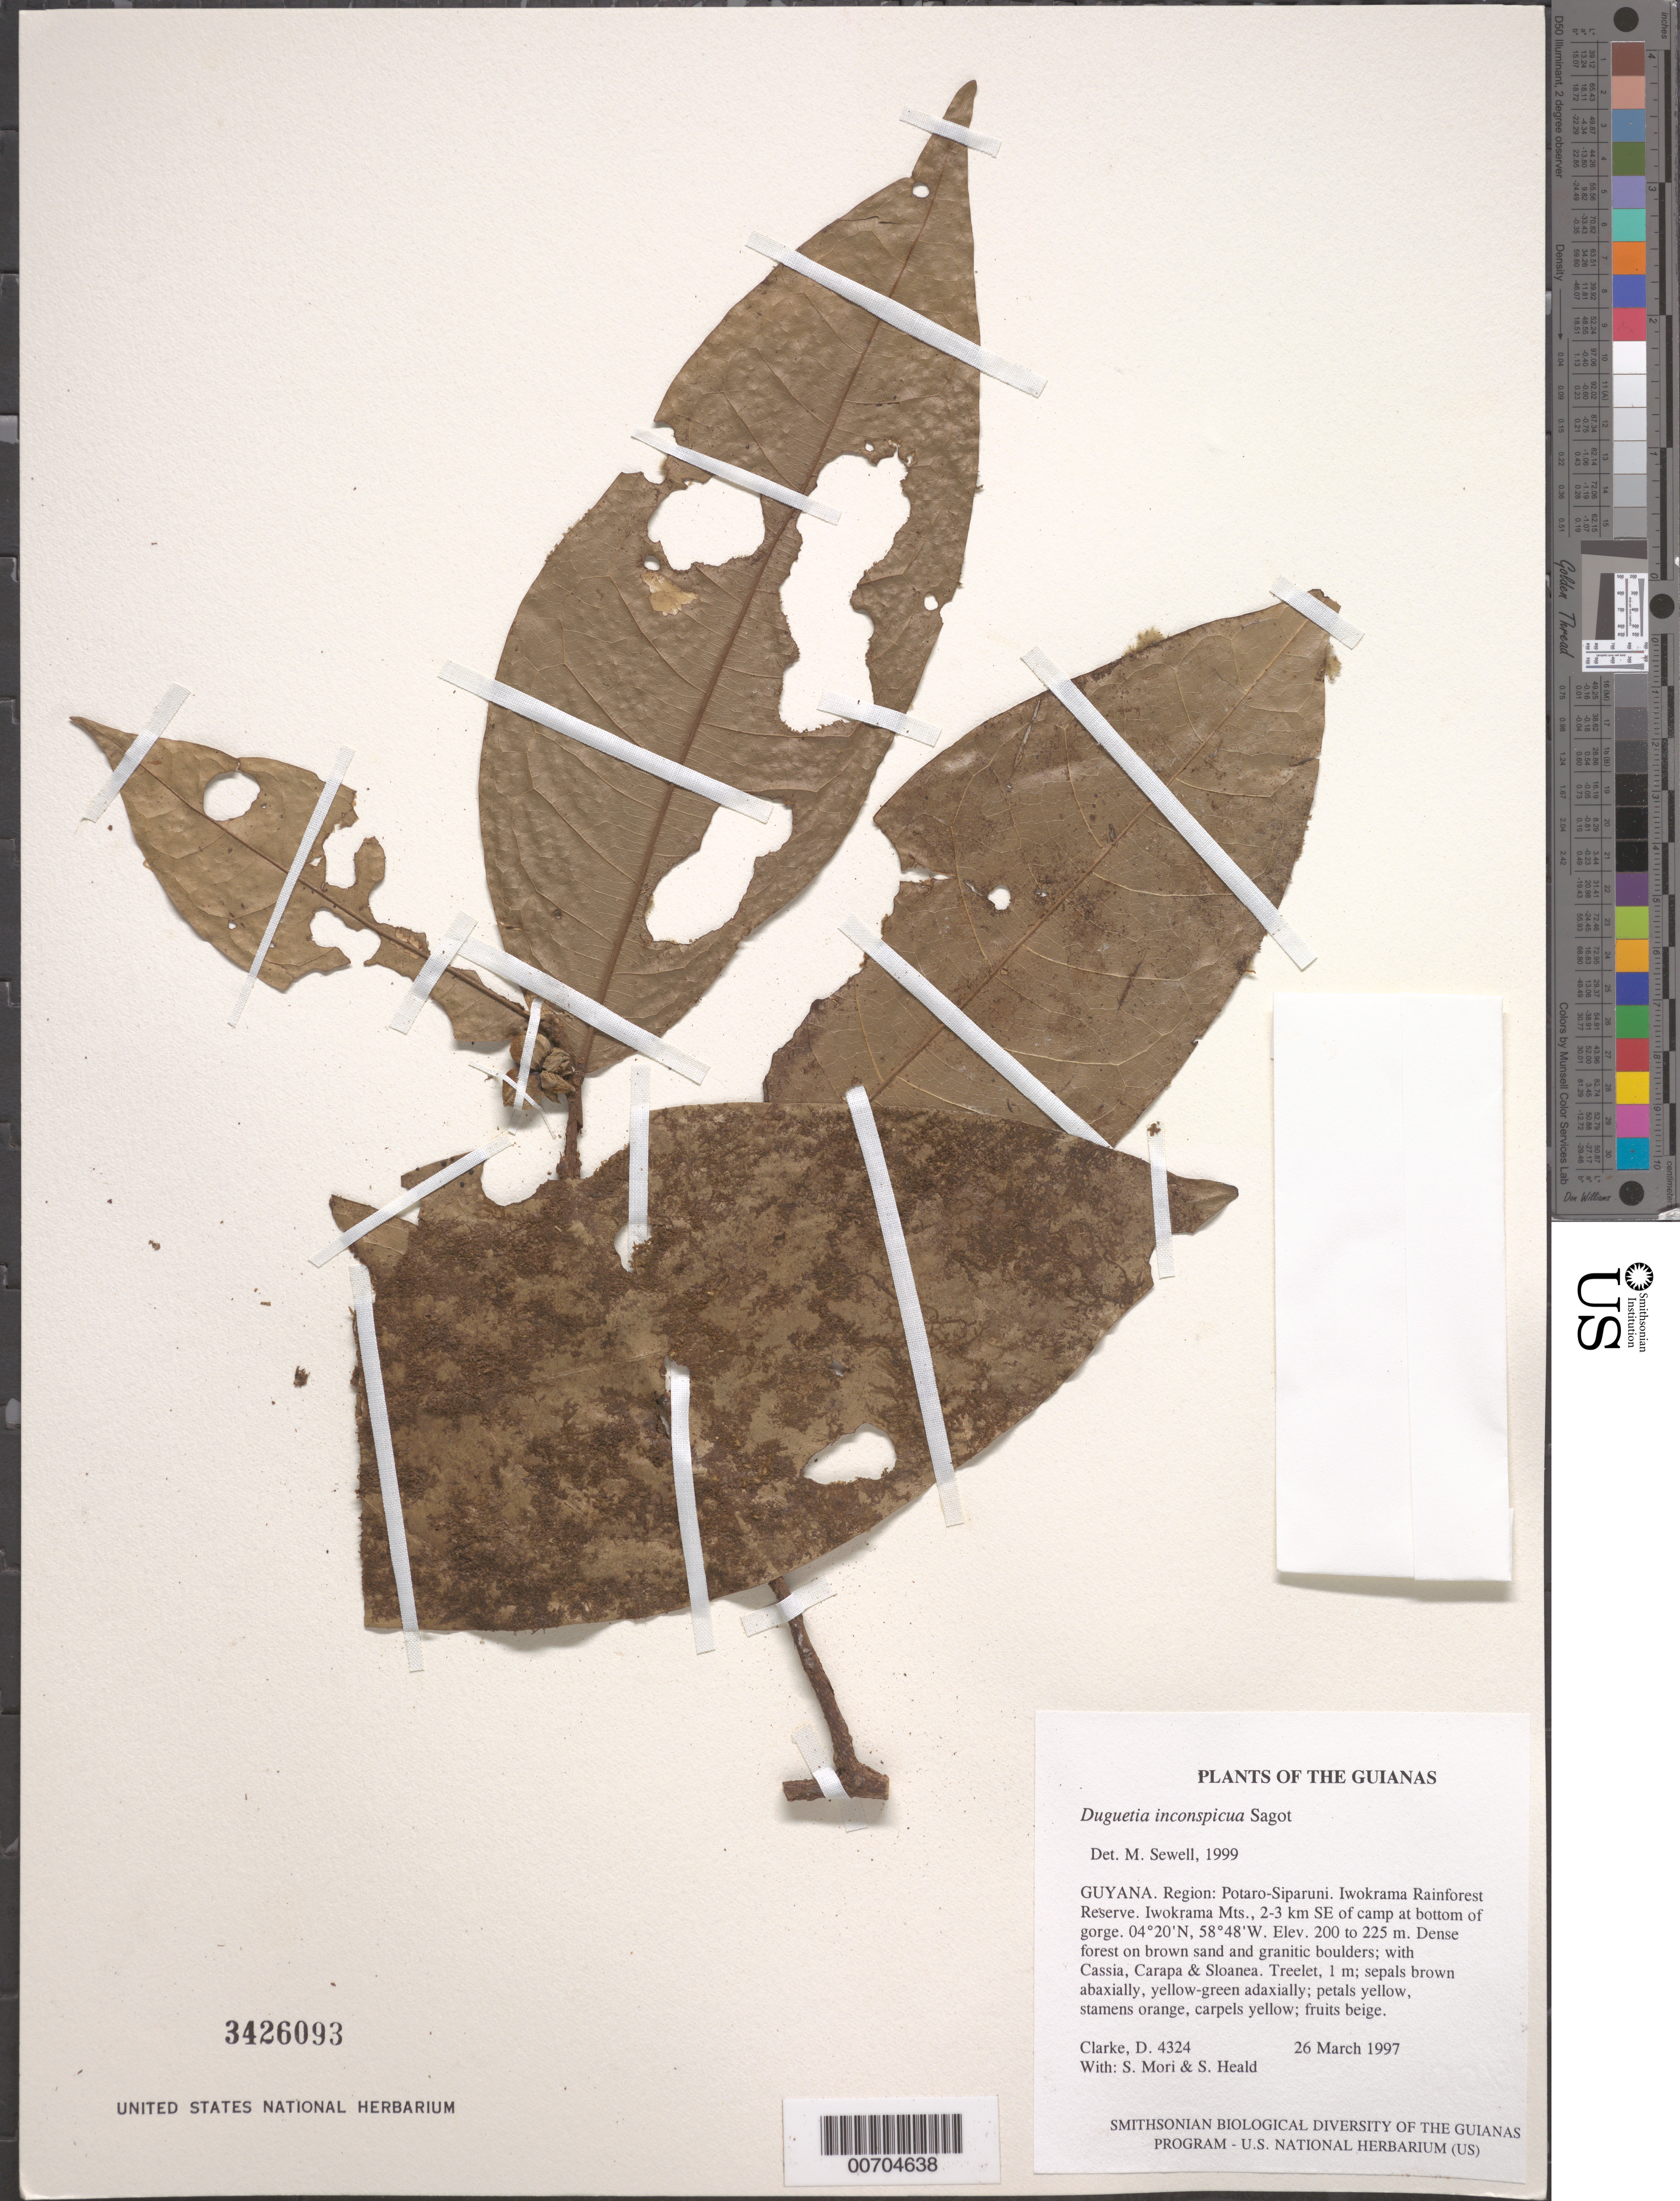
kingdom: Plantae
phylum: Tracheophyta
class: Magnoliopsida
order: Magnoliales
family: Annonaceae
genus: Duguetia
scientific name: Duguetia inconspicua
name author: Sagot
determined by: Sewell, M.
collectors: H. D. Clarke, S. Mori & S. Heald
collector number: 4324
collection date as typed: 26 March 1997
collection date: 1997-03-26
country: Guyana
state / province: Potaro-Siparuni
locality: Iwokrama Rainforest Reserve. Iwokrama Mts., 2-3 km SE of camp at bottom of gorge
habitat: Dense forest on brown sand and granitic boulders; with Cassia, Carapa & Sloanea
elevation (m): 200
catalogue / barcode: US 3426093